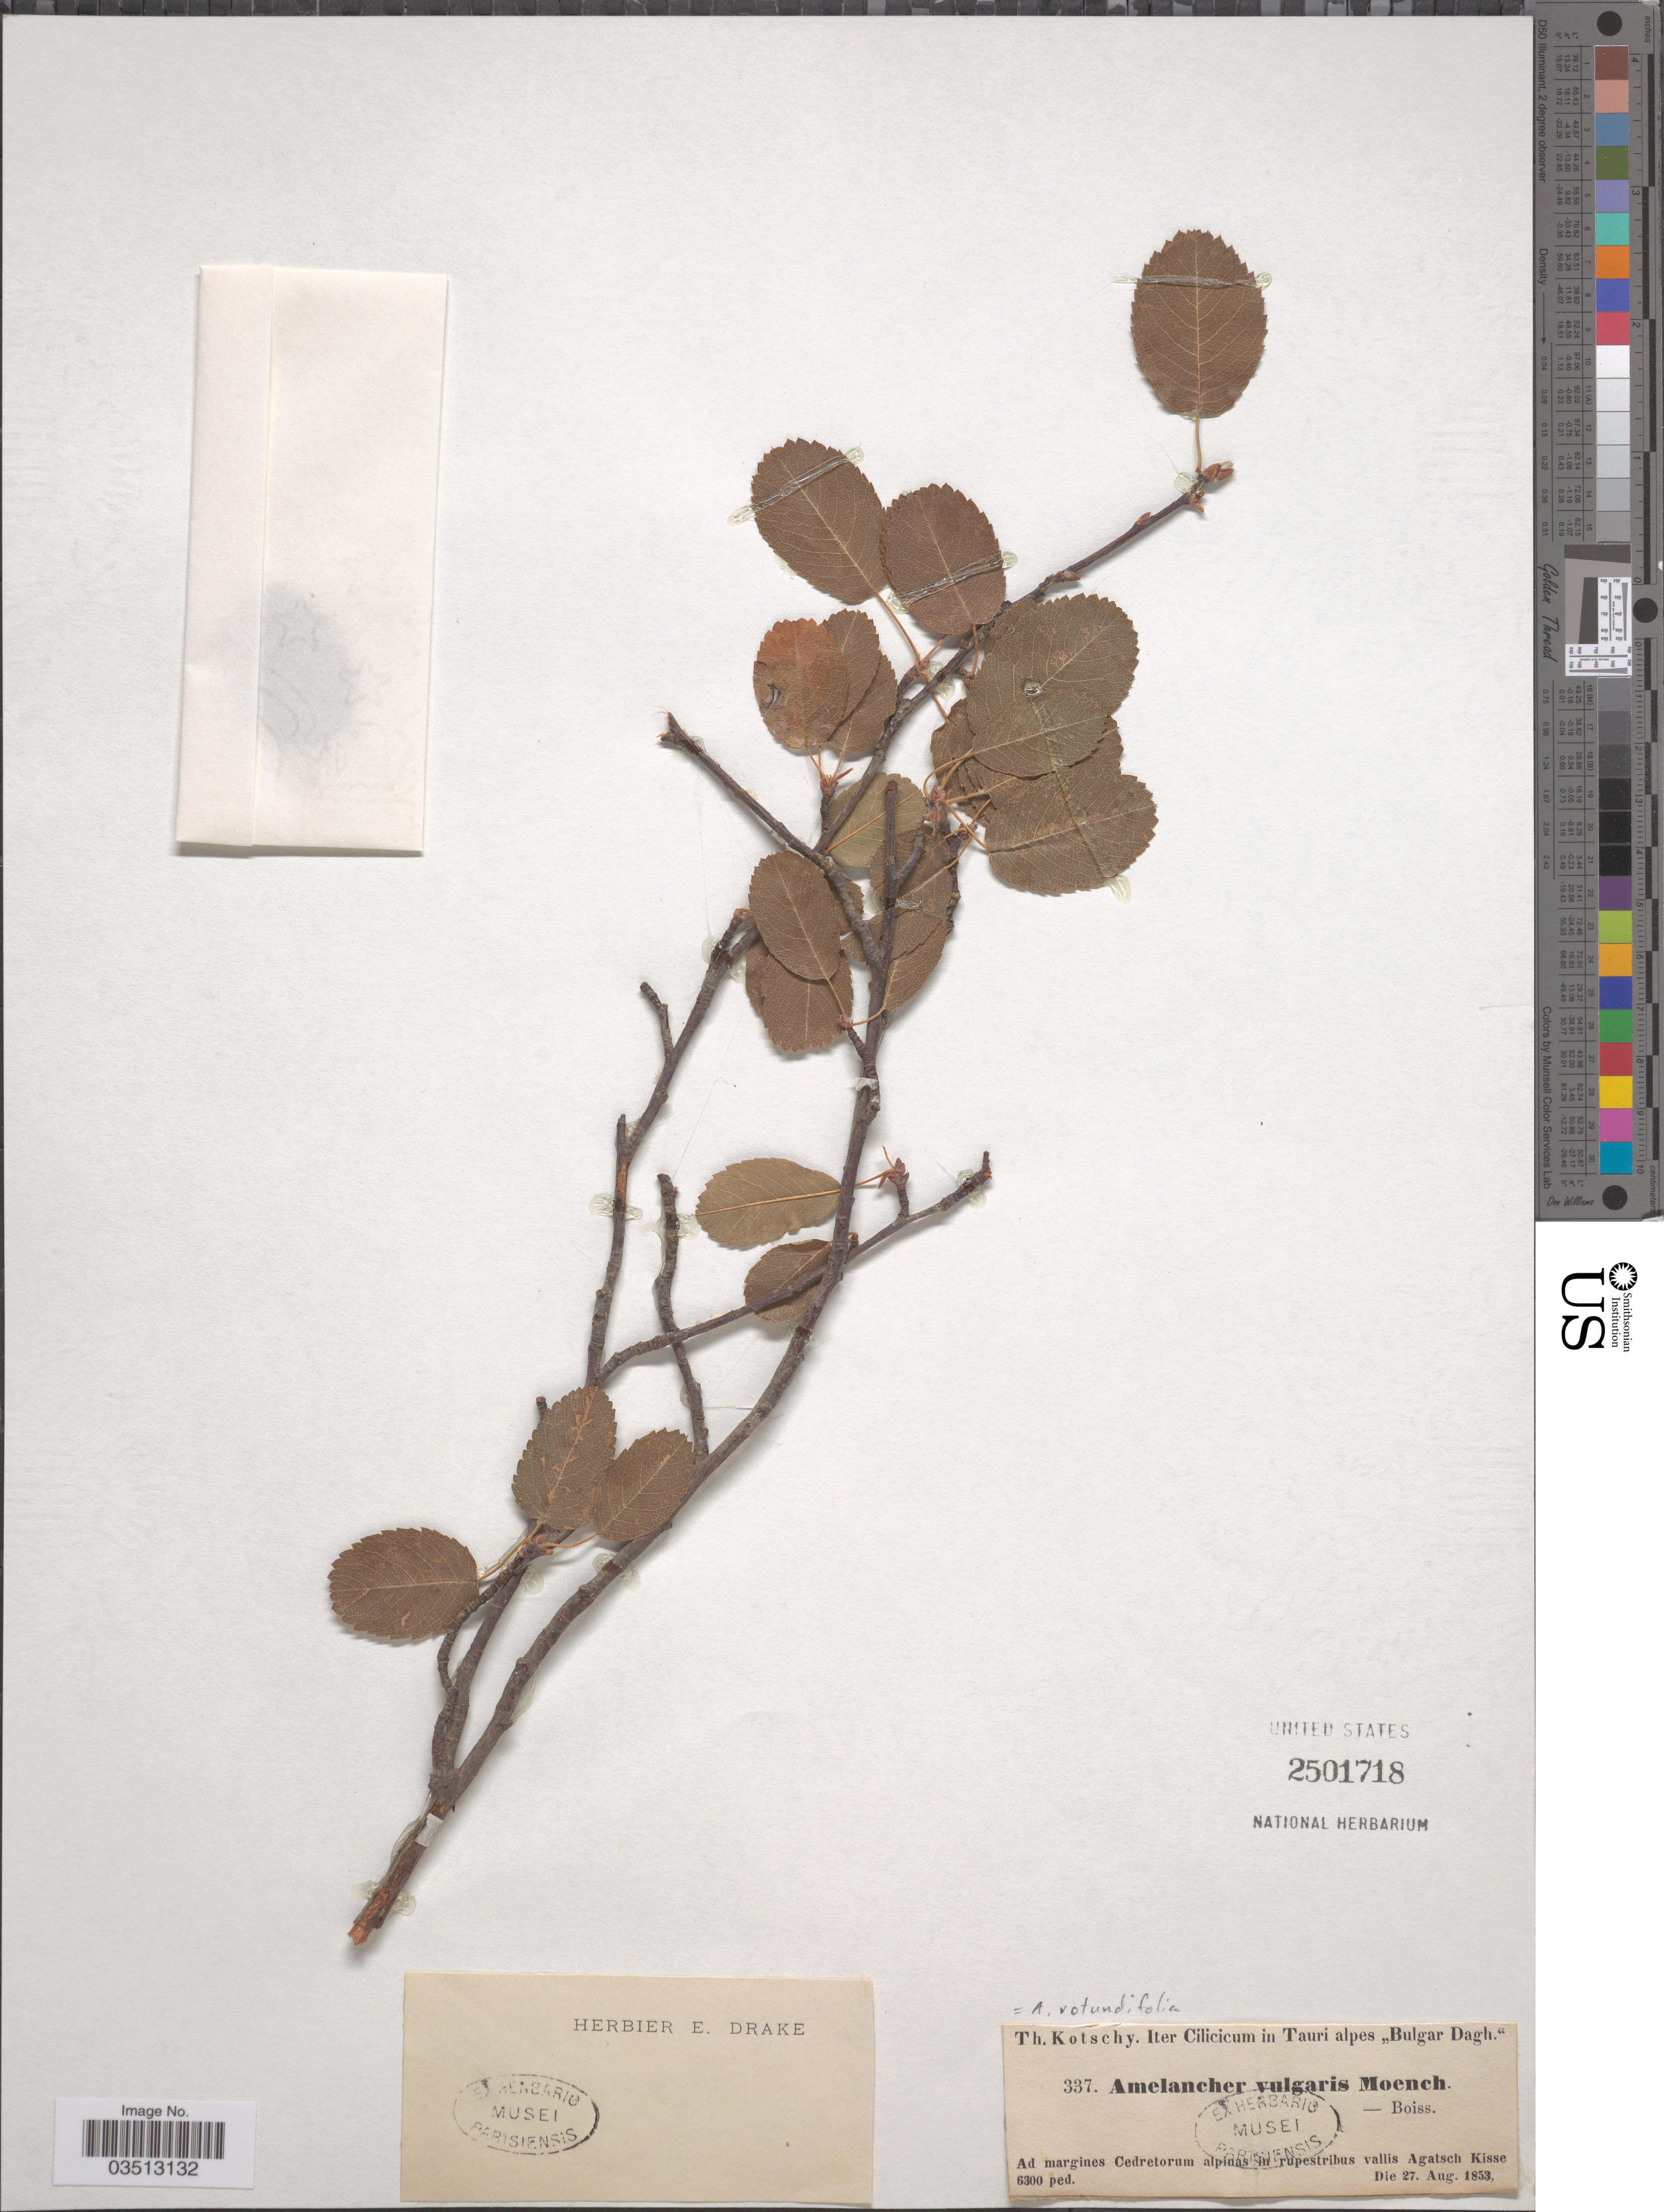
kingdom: Plantae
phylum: Tracheophyta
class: Magnoliopsida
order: Rosales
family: Rosaceae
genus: Amelanchier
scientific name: Amelanchier rotundifolia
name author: Dum. Cours.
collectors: K. G. Kotschy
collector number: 337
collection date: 1853-08-27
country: Turkey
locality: Iter Cilicicum in Tauri alpes "Bulgar Dagh". Ad margines Cedretorum alpinas in rupestribus vallis Agatsch Kisse.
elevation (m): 1920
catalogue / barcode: US 2501718